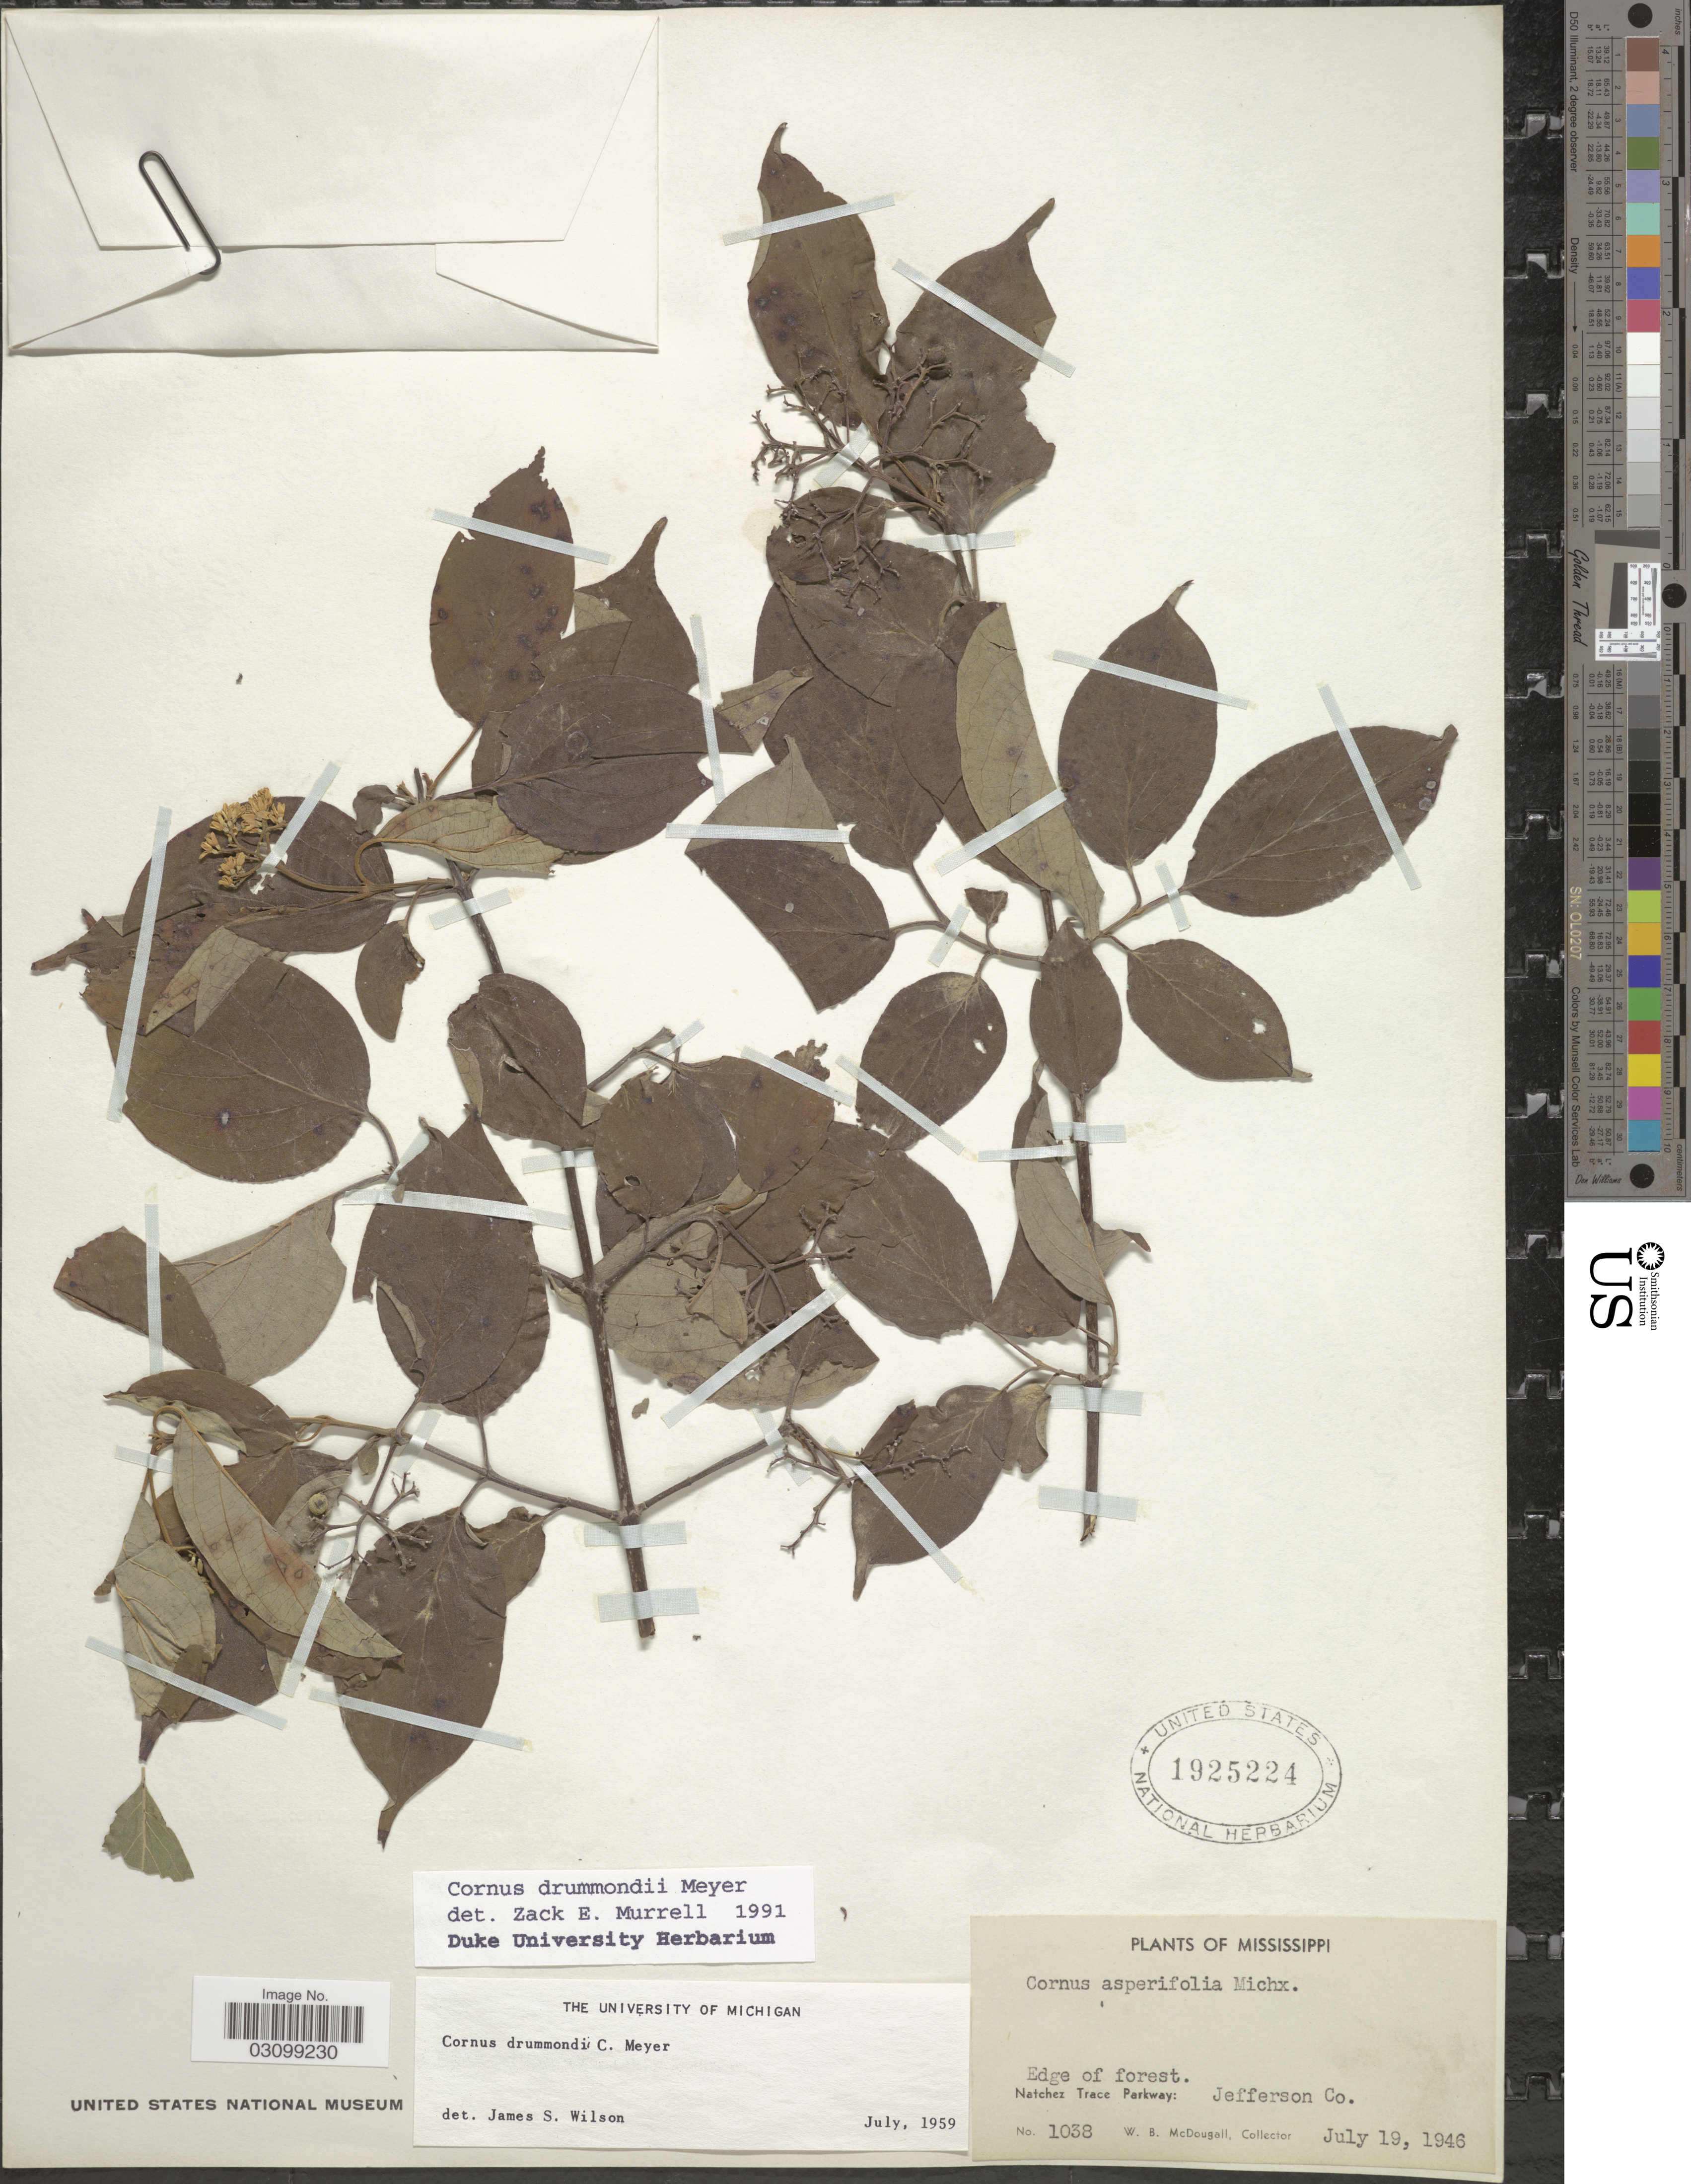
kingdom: Plantae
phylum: Tracheophyta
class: Magnoliopsida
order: Cornales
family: Cornaceae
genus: Cornus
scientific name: Cornus drummondii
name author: C.A. Mey.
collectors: W. B. McDougall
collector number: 1038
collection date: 1946-07-19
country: United States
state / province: Mississippi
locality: Edge of forest. Natchez Trace Parkway: Jefferson Co.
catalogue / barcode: US 1925224